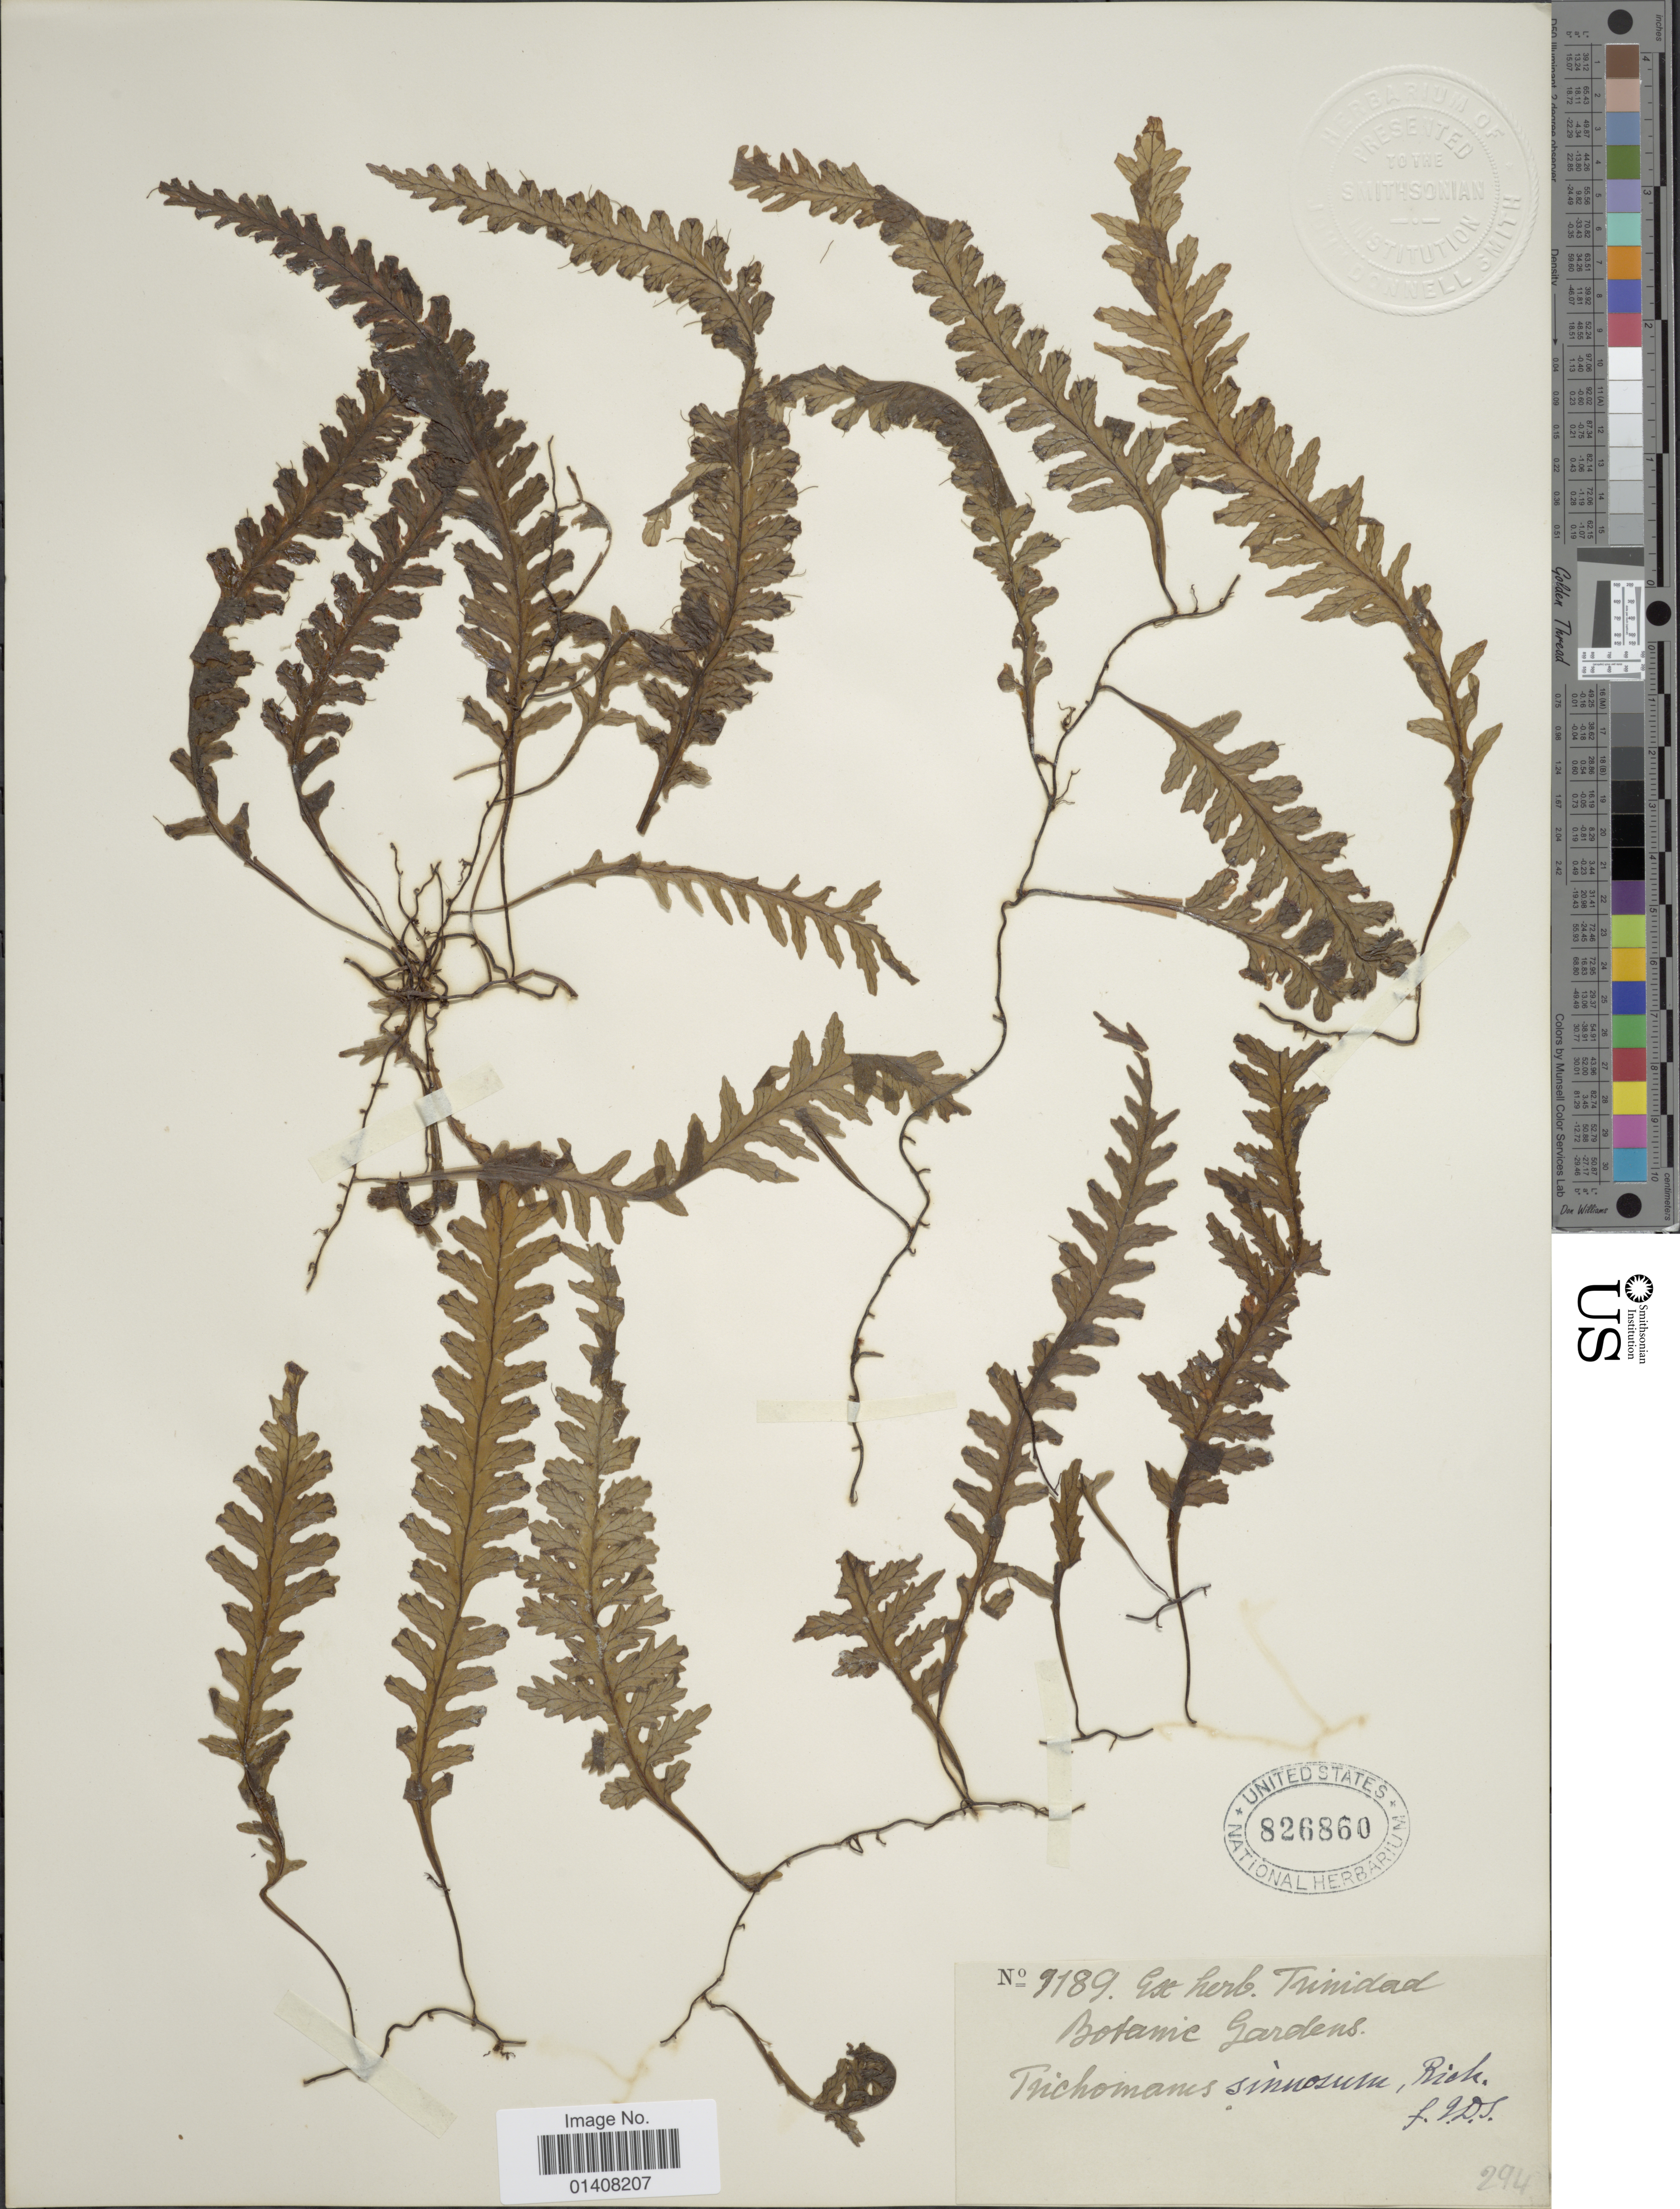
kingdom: Plantae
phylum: Tracheophyta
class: Polypodiopsida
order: Hymenophyllales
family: Hymenophyllaceae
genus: Trichomanes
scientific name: Trichomanes polypodioides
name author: L.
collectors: ex herb. Bot. Gard. Trinidad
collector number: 9189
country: Trinidad and Tobago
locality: Botanic Gardens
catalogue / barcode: US 826860